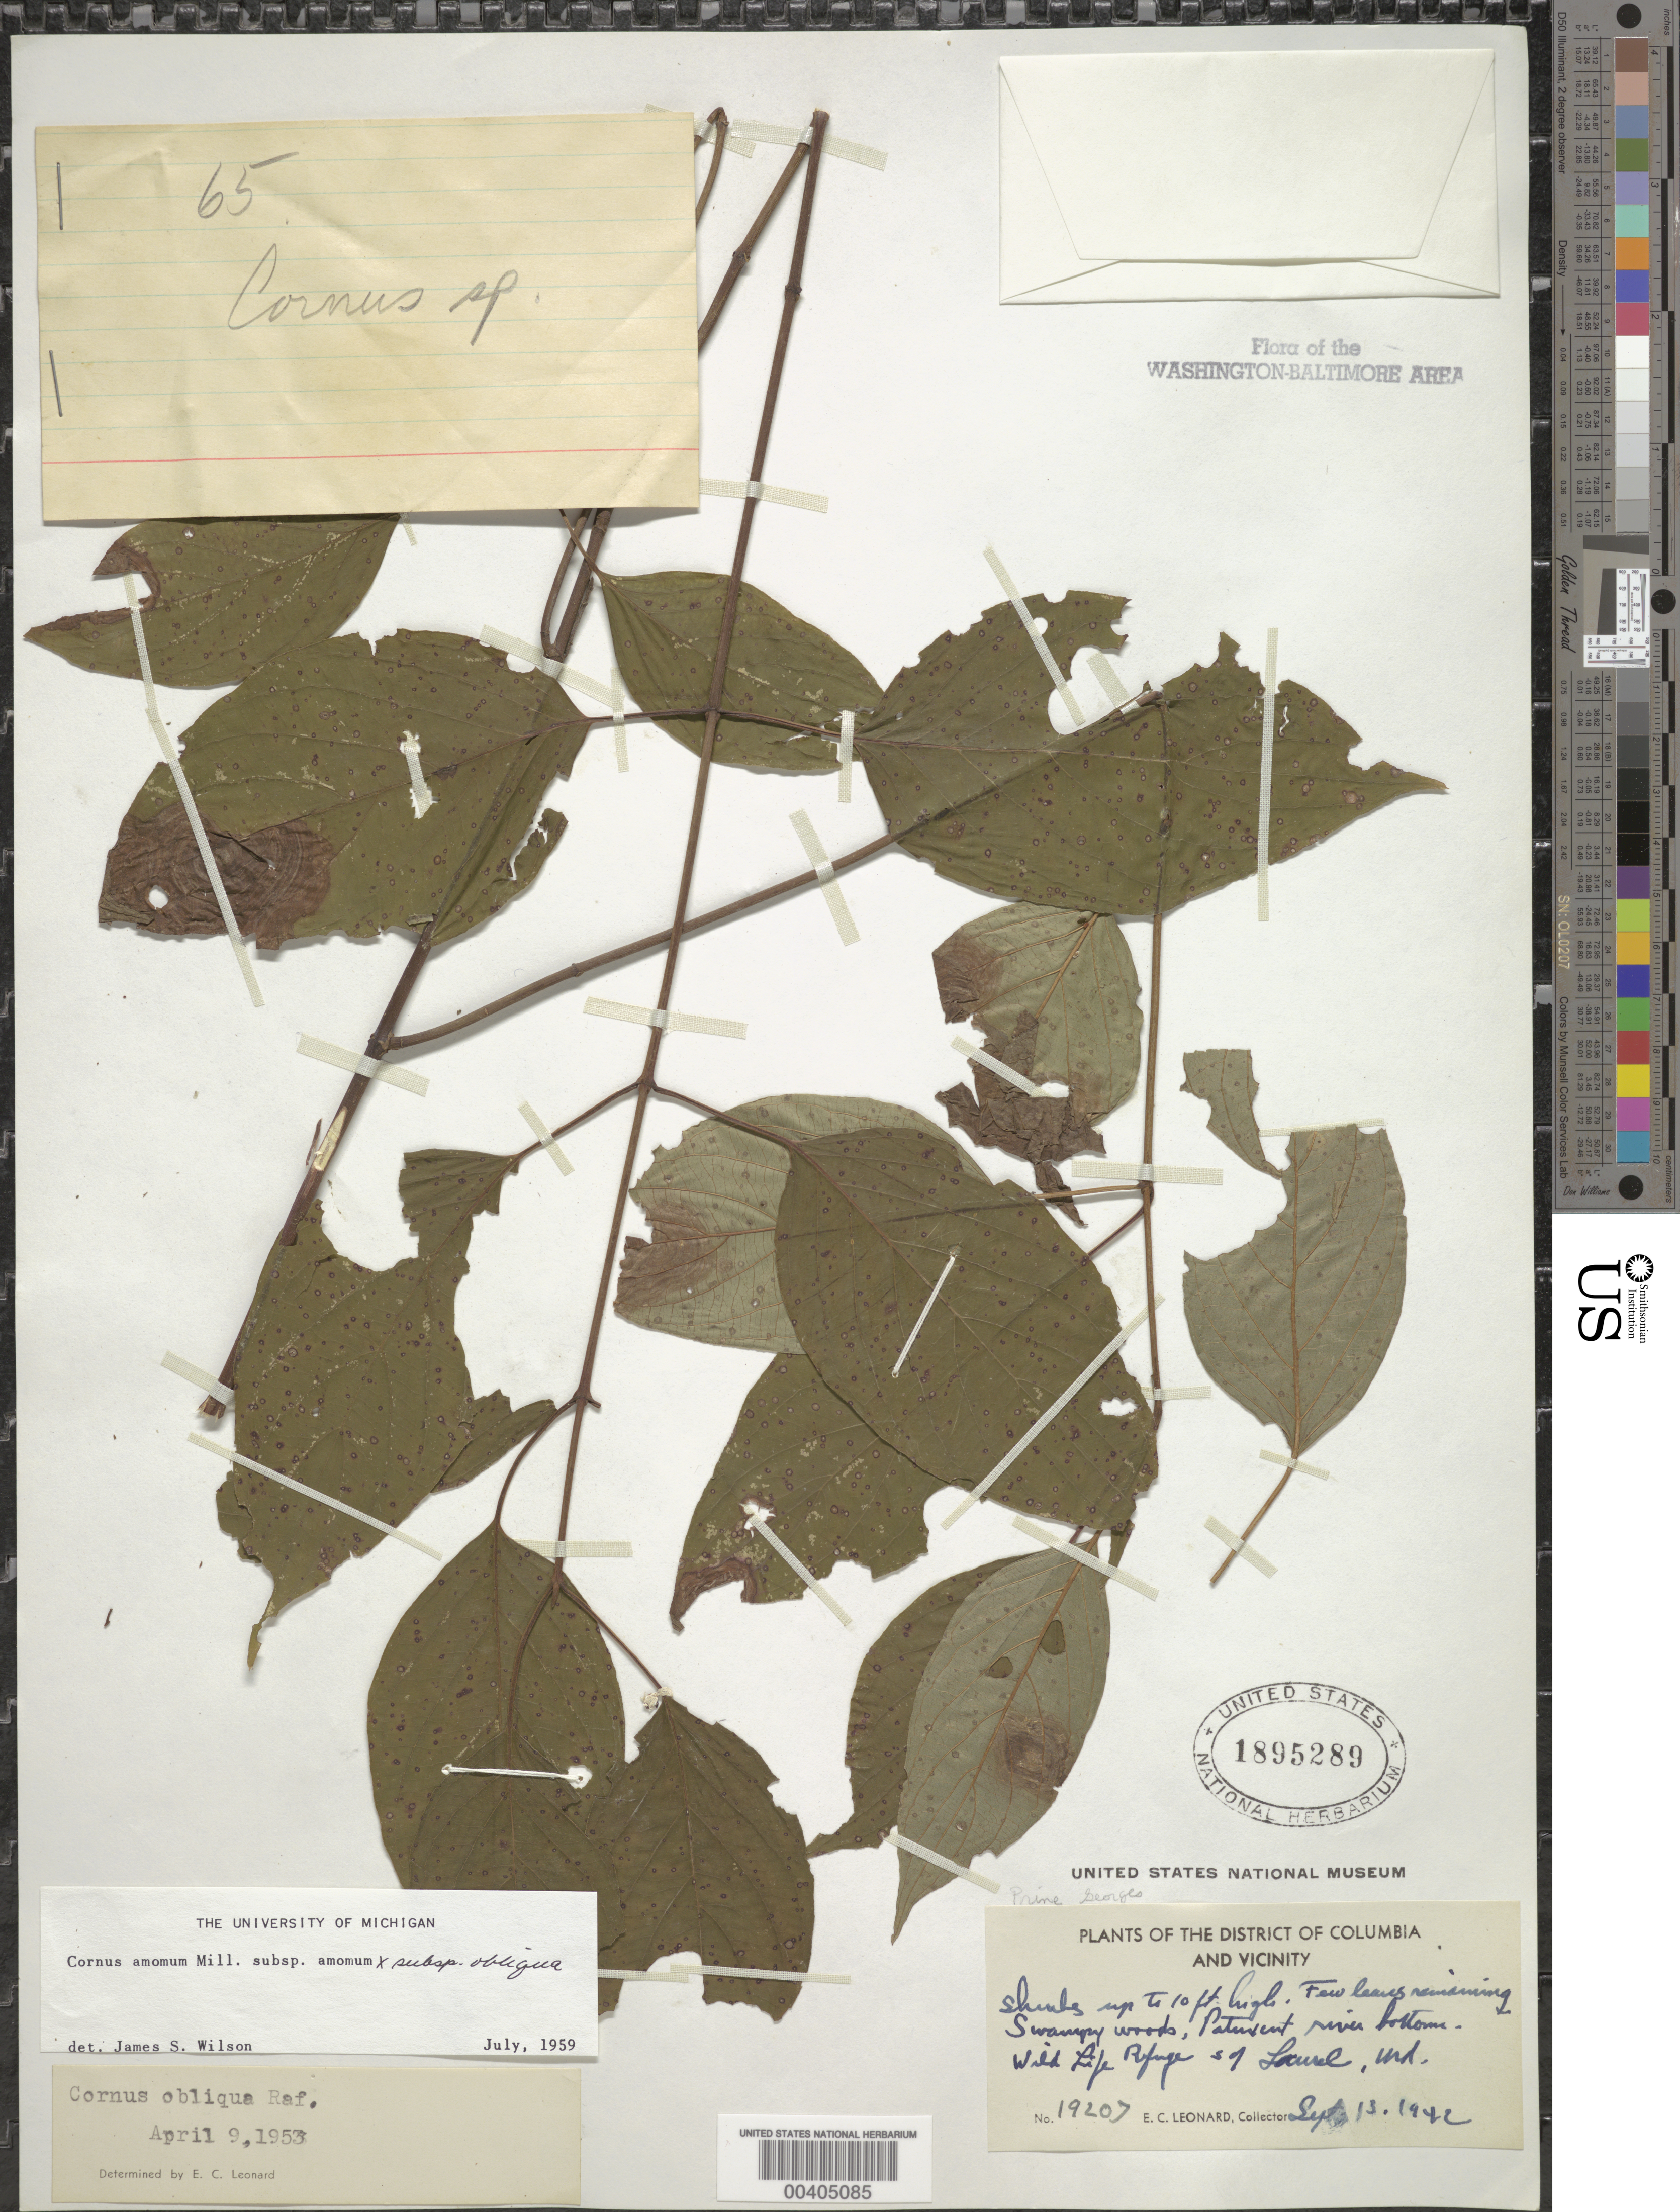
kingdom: Plantae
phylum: Tracheophyta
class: Magnoliopsida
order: Cornales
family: Cornaceae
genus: Cornus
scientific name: Cornus amomum subsp. amomum x C. amomum subsp. obliqua (Raf.) J.S. Wilson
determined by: Wilson, J. S., (MICH), University of Michigan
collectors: E. C. Leonard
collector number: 19207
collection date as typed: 13 Sep 1942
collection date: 1942-09-13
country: United States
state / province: Maryland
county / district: Prince George's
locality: S of Laurel, Wild Life Refuge, Patuxent River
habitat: Swampy woods, river bottom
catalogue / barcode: US 1895289